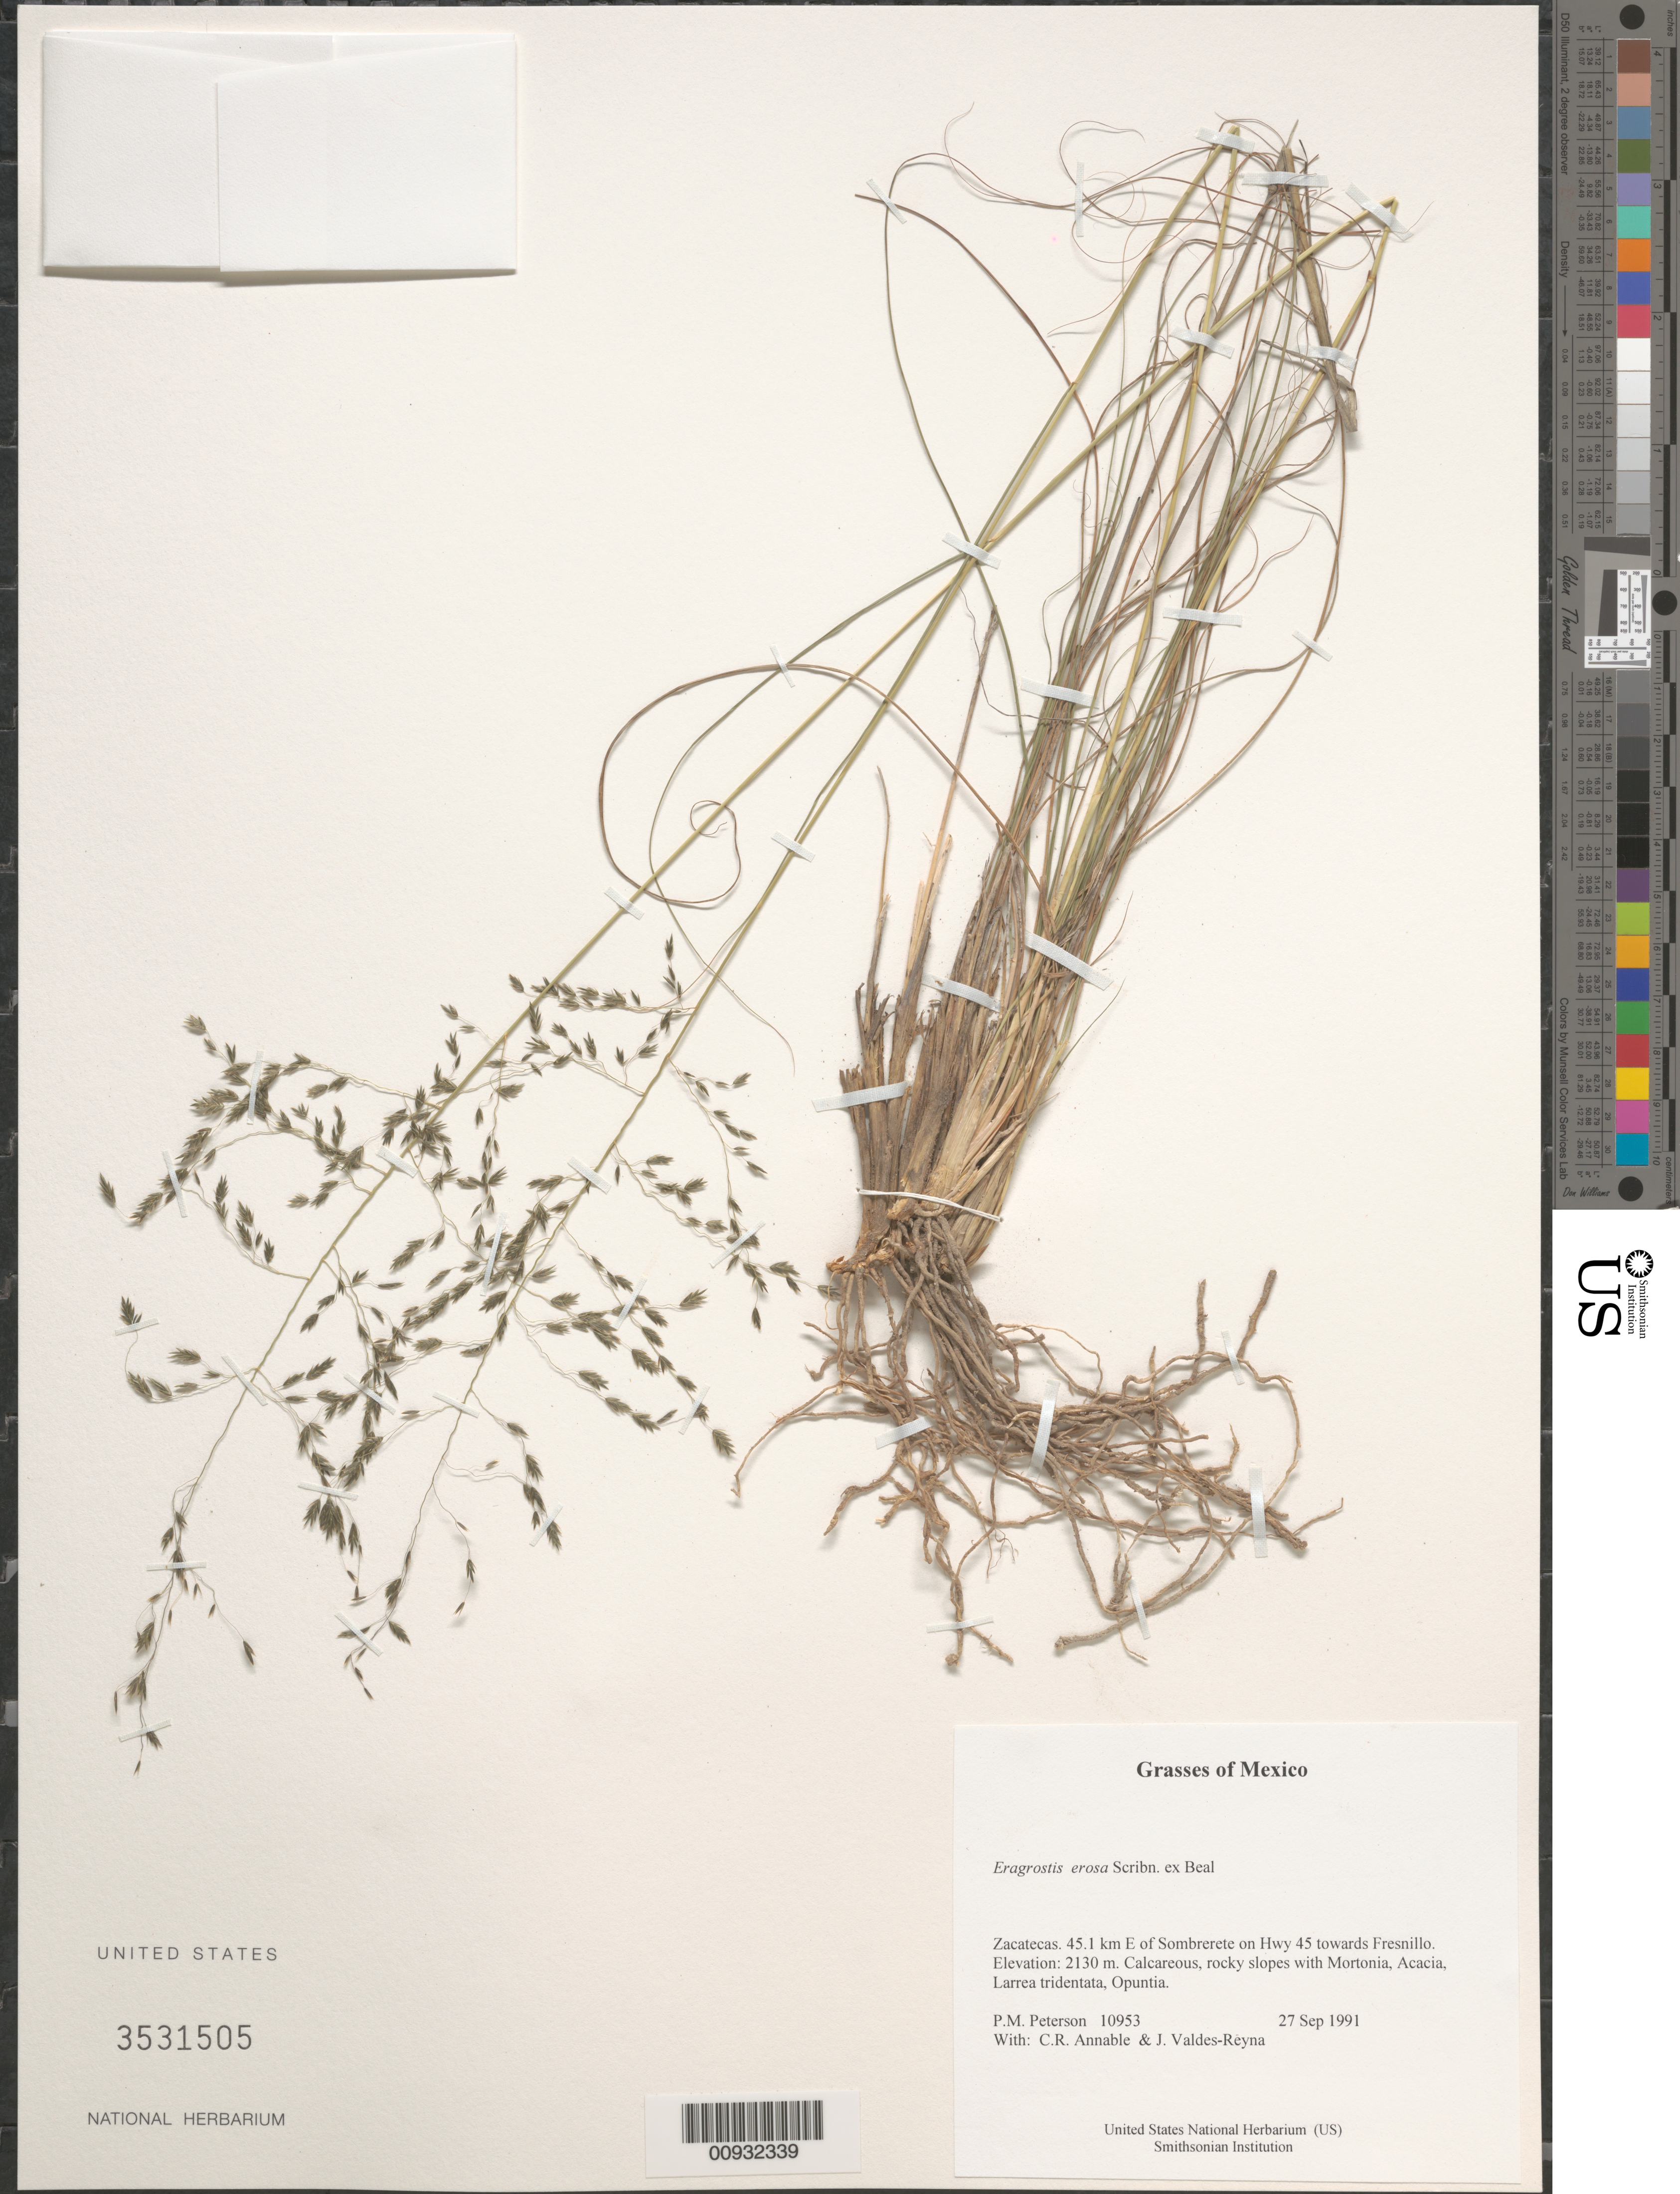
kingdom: Plantae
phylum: Tracheophyta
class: Liliopsida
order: Poales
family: Poaceae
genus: Eragrostis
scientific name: Eragrostis erosa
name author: Scribn. ex W.J. Beal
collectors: P. M. Peterson, C. R. Annable & J. Valdés-Reyna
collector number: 10953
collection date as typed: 27 Sep 1991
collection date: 1991-09-27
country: Mexico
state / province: Zacatecas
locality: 45.1 km E of Sombrerete on Hwy 45 towards Fresnillo.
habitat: Calcareous, rocky slopes with Mortonia, Acacia, Larrea tridentata, Opuntia.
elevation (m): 2130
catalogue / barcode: US 3531505